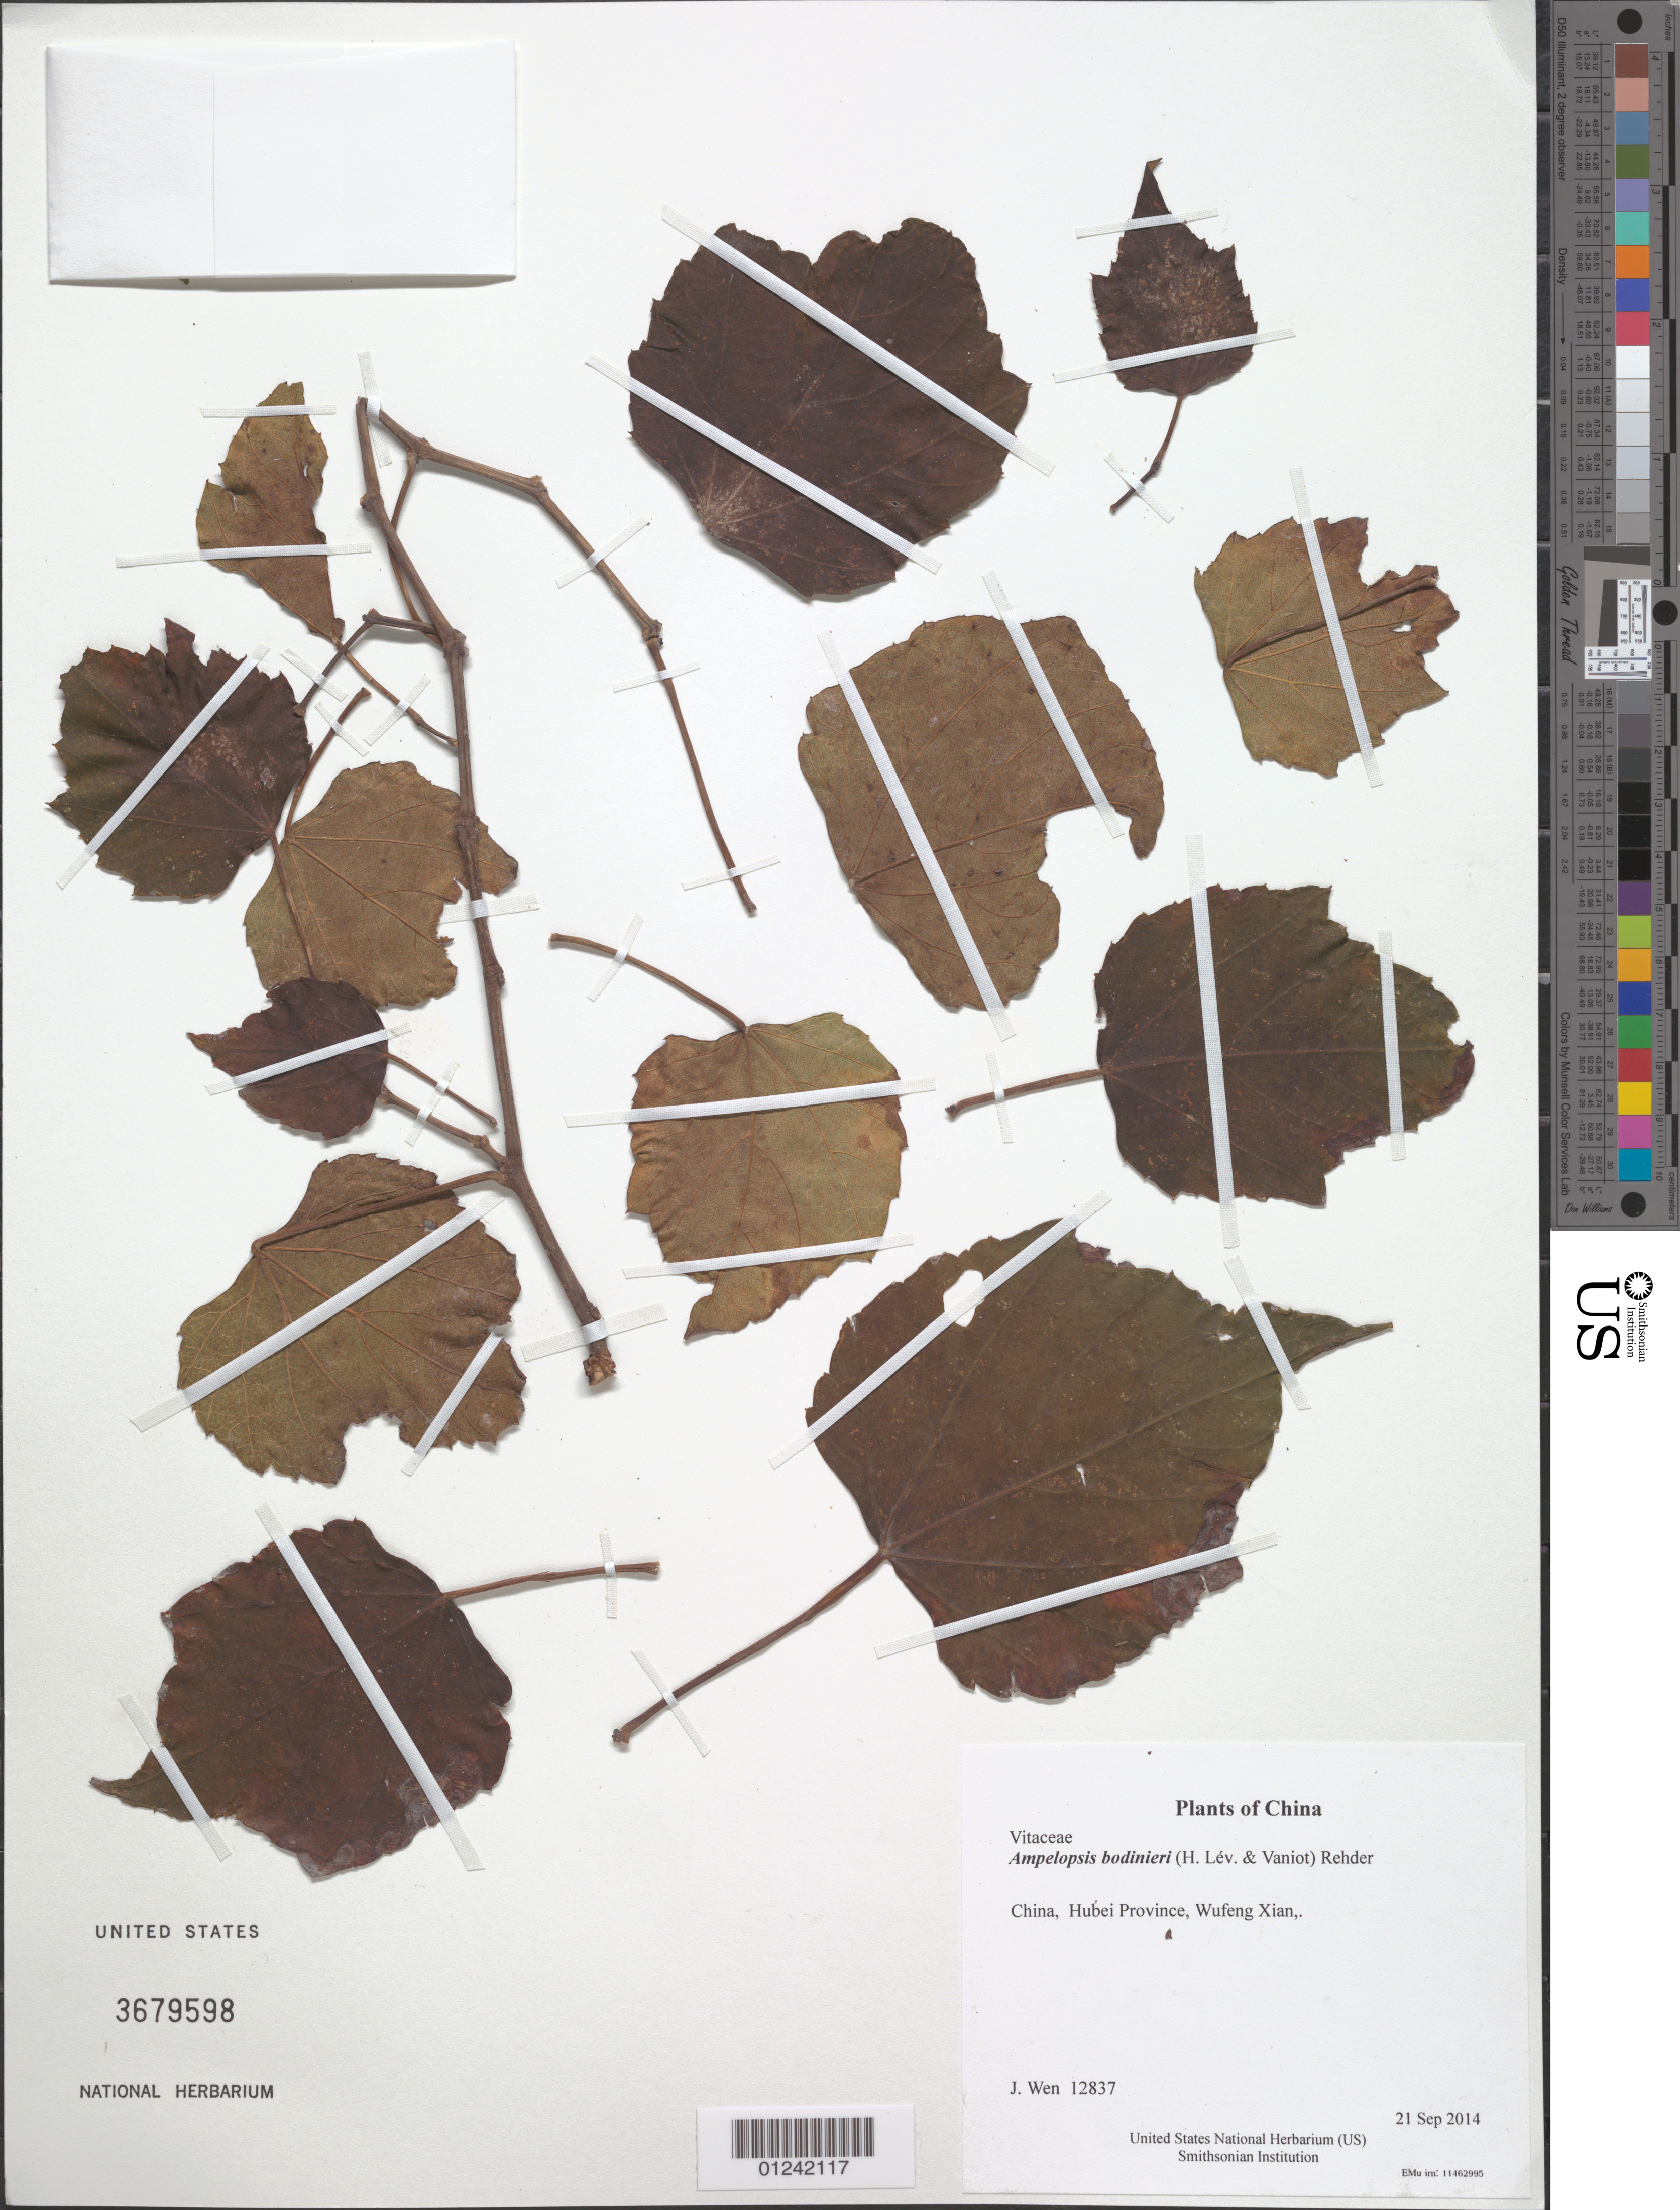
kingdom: Plantae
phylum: Tracheophyta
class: Magnoliopsida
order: Vitales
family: Vitaceae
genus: Ampelopsis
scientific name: Ampelopsis bodinieri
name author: (H. Lév. & Vaniot) Rehder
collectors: J. Wen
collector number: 12837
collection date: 2014-09-21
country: China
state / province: Hubei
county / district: Wufeng Xian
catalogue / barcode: US 3679598